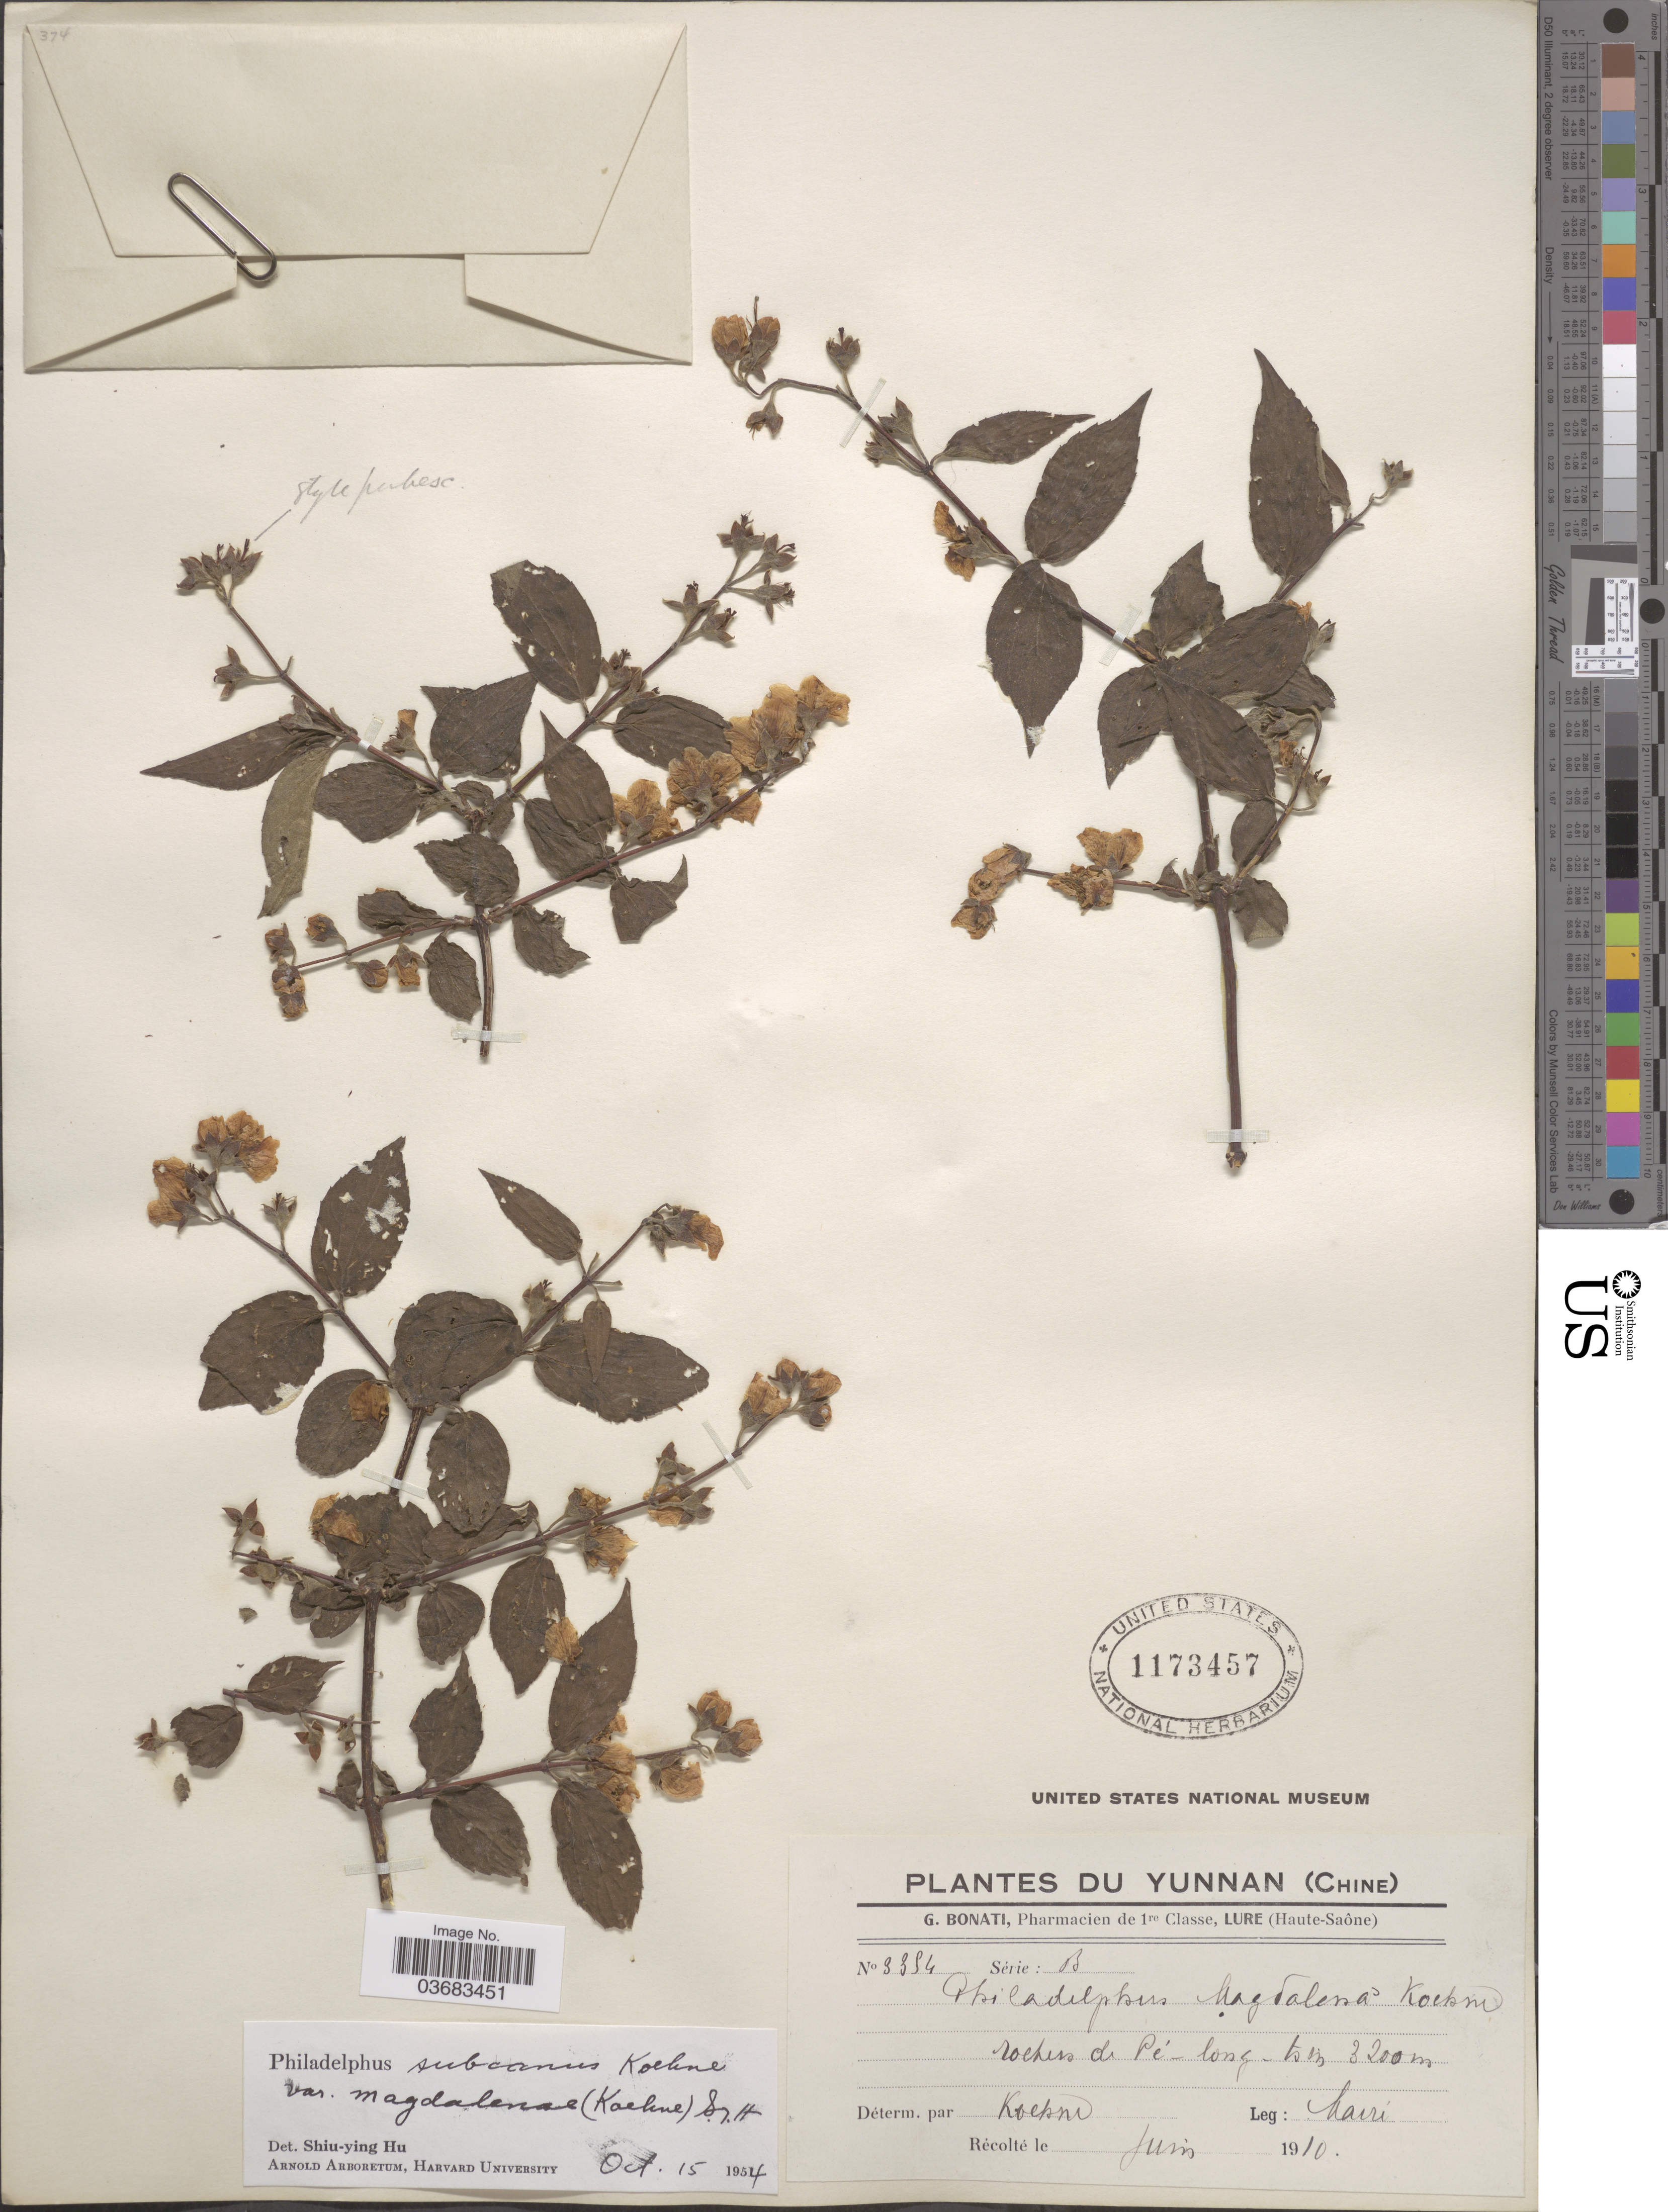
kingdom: Plantae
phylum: Tracheophyta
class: Magnoliopsida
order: Cornales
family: Hydrangeaceae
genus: Philadelphus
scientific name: Philadelphus subcanus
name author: Koehne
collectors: Maire, --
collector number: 3354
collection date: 1910-06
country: China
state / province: Yunnan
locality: Rochers de Pé-long-tsen.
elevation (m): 3200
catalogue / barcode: US 1173457